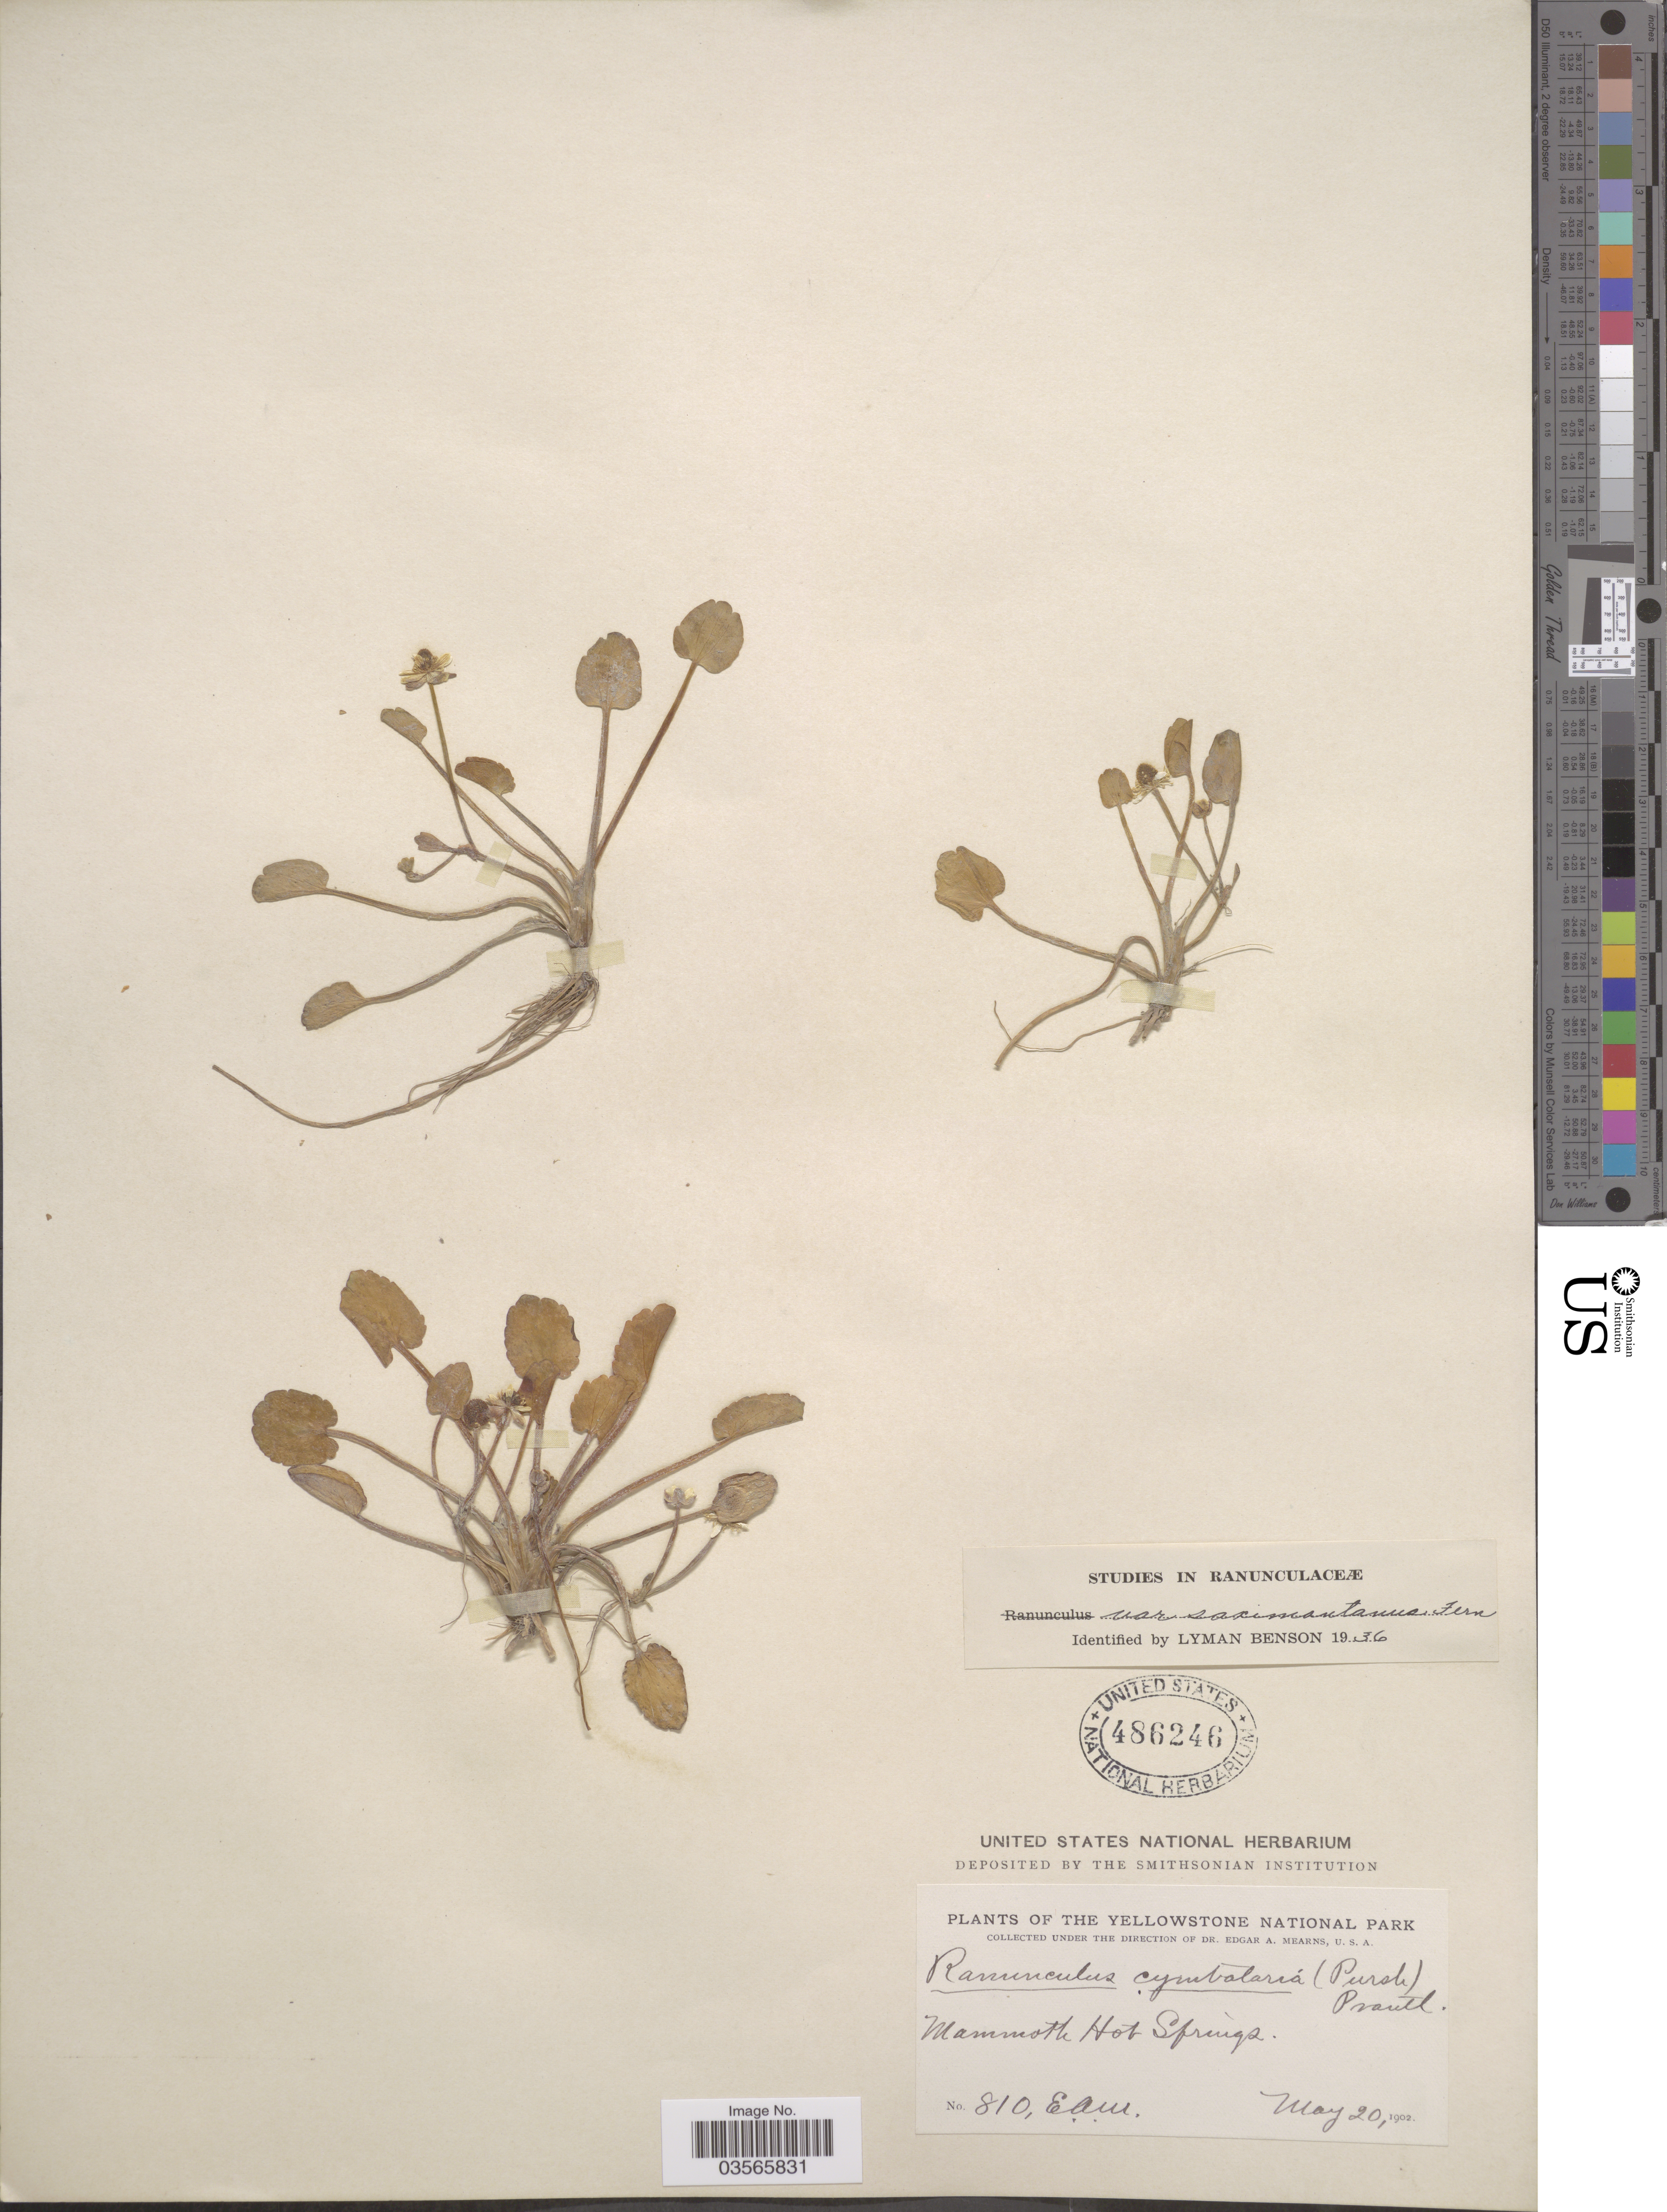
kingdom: Plantae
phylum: Tracheophyta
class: Magnoliopsida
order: Ranunculales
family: Ranunculaceae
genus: Halerpestes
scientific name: Halerpestes cymbalaria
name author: (Pursh) Greene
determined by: Strong, M. T., (US), Smithsonian Institution - National Museum of Natural History (UNITED STATES)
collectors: E. A. Mearns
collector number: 810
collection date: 1902-05-20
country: United States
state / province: Wyoming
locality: The Yellowstone National Park. Mammoth Hot Springs.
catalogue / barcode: US 486246